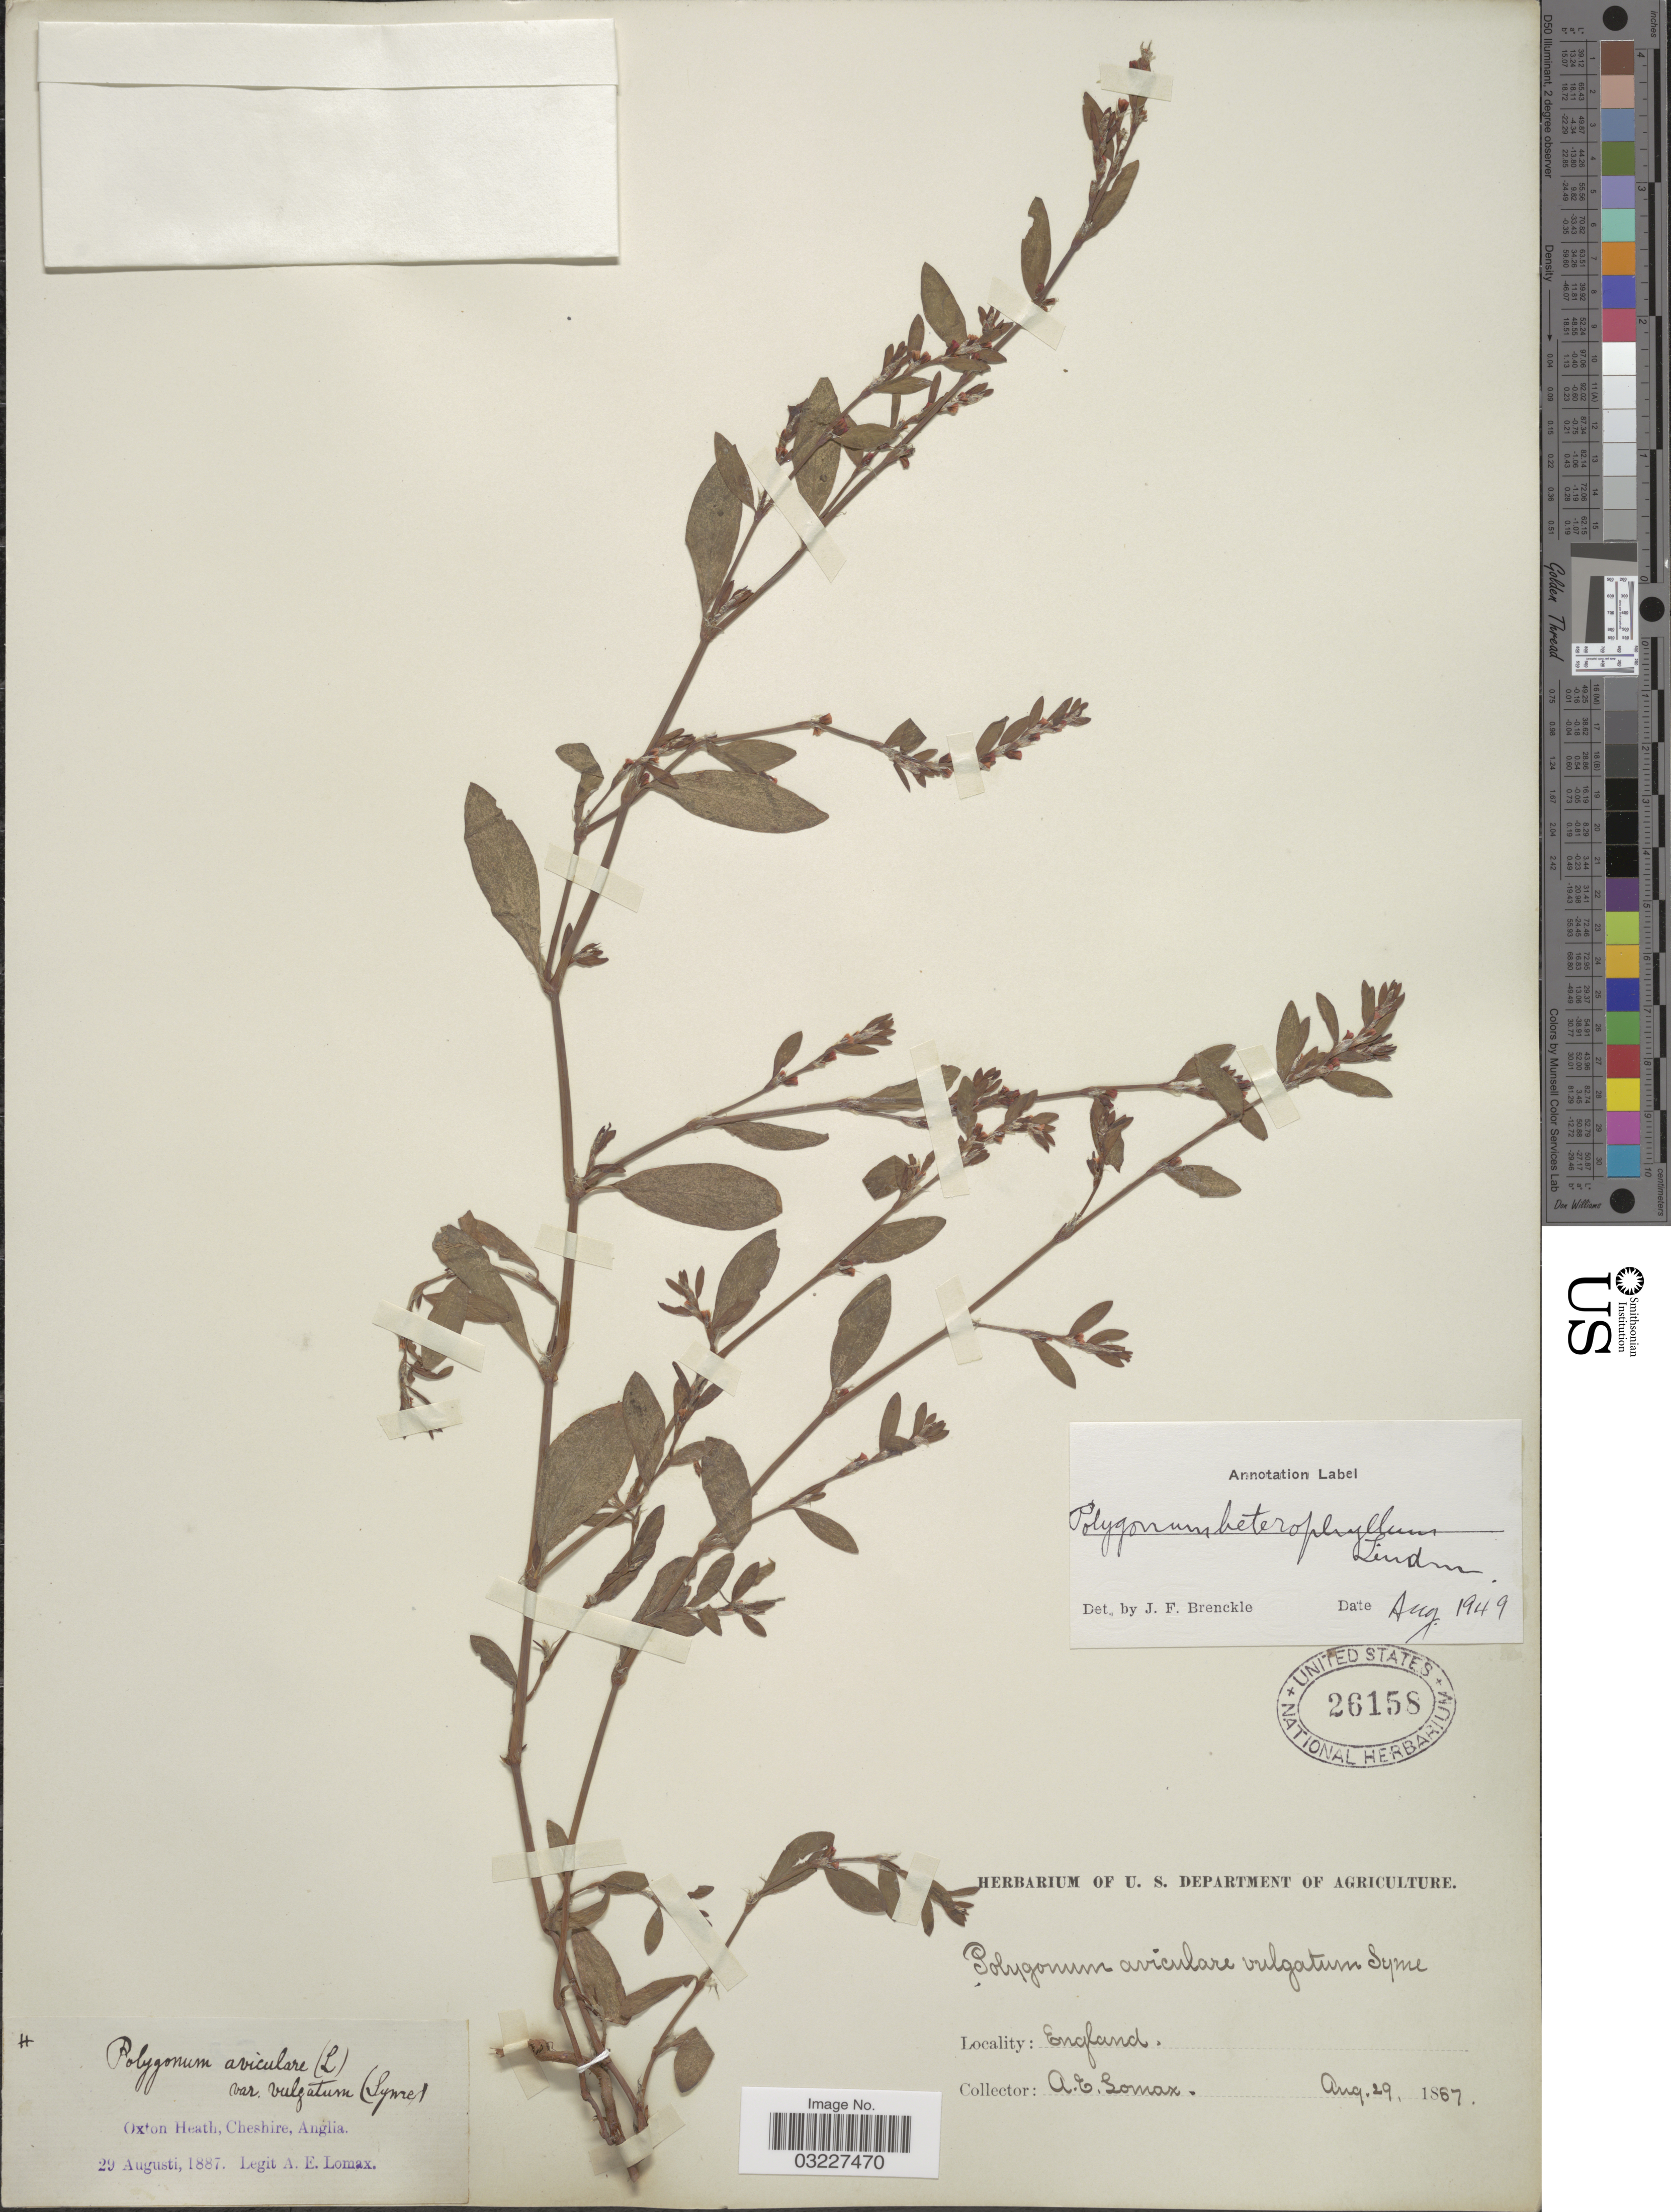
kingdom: Plantae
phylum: Tracheophyta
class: Magnoliopsida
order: Caryophyllales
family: Polygonaceae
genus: Polygonum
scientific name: Polygonum heterophyllum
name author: Lindm.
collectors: A. Lomax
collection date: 1887-08-29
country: United Kingdom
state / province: England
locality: Oxton Heath, Cheshire, Anglia.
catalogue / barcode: US 26158